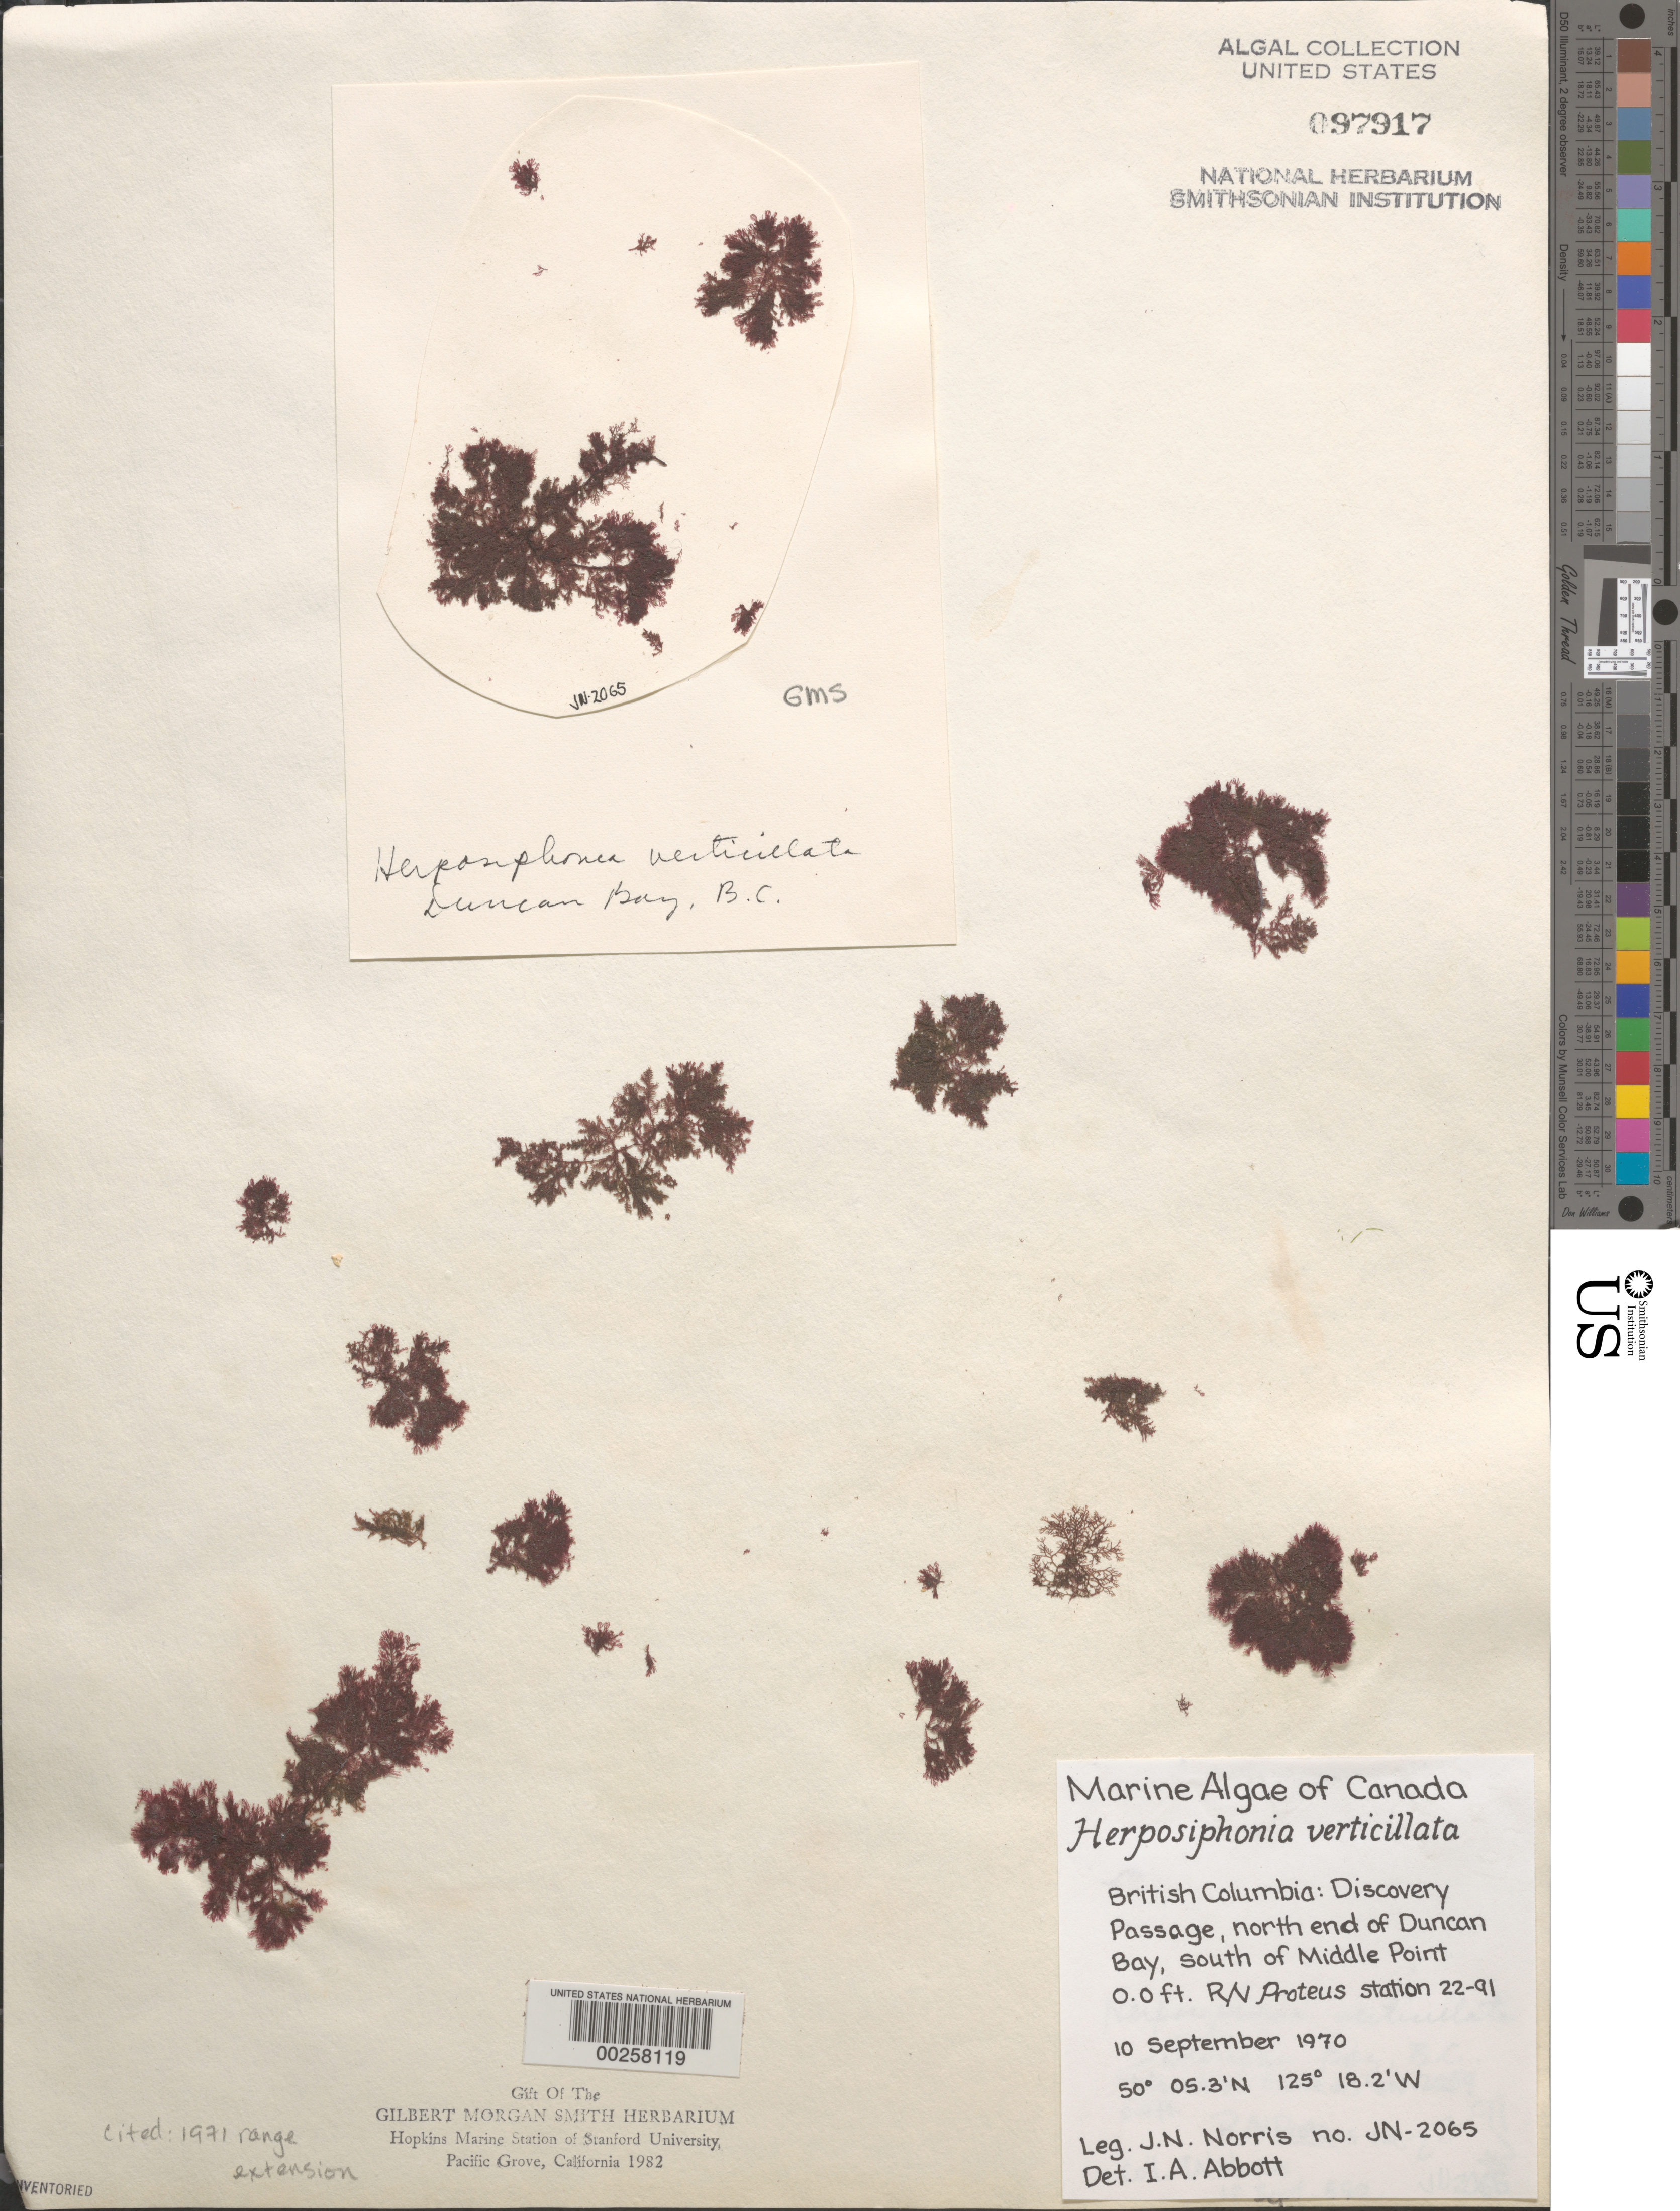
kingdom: Plantae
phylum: Rhodophyta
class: Florideophyceae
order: Ceramiales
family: Rhodomelaceae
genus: Herposiphonia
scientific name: Herposiphonia verticillata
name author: (Harv.) Kylin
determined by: Abbott, Isabella A.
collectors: J. N. Norris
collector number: JN-2065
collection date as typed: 10 Sep 1970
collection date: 1970-09-10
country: Canada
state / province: British Columbia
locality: Discovery Passage, north Duncan Bay, south of Middle Point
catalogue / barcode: US 97917